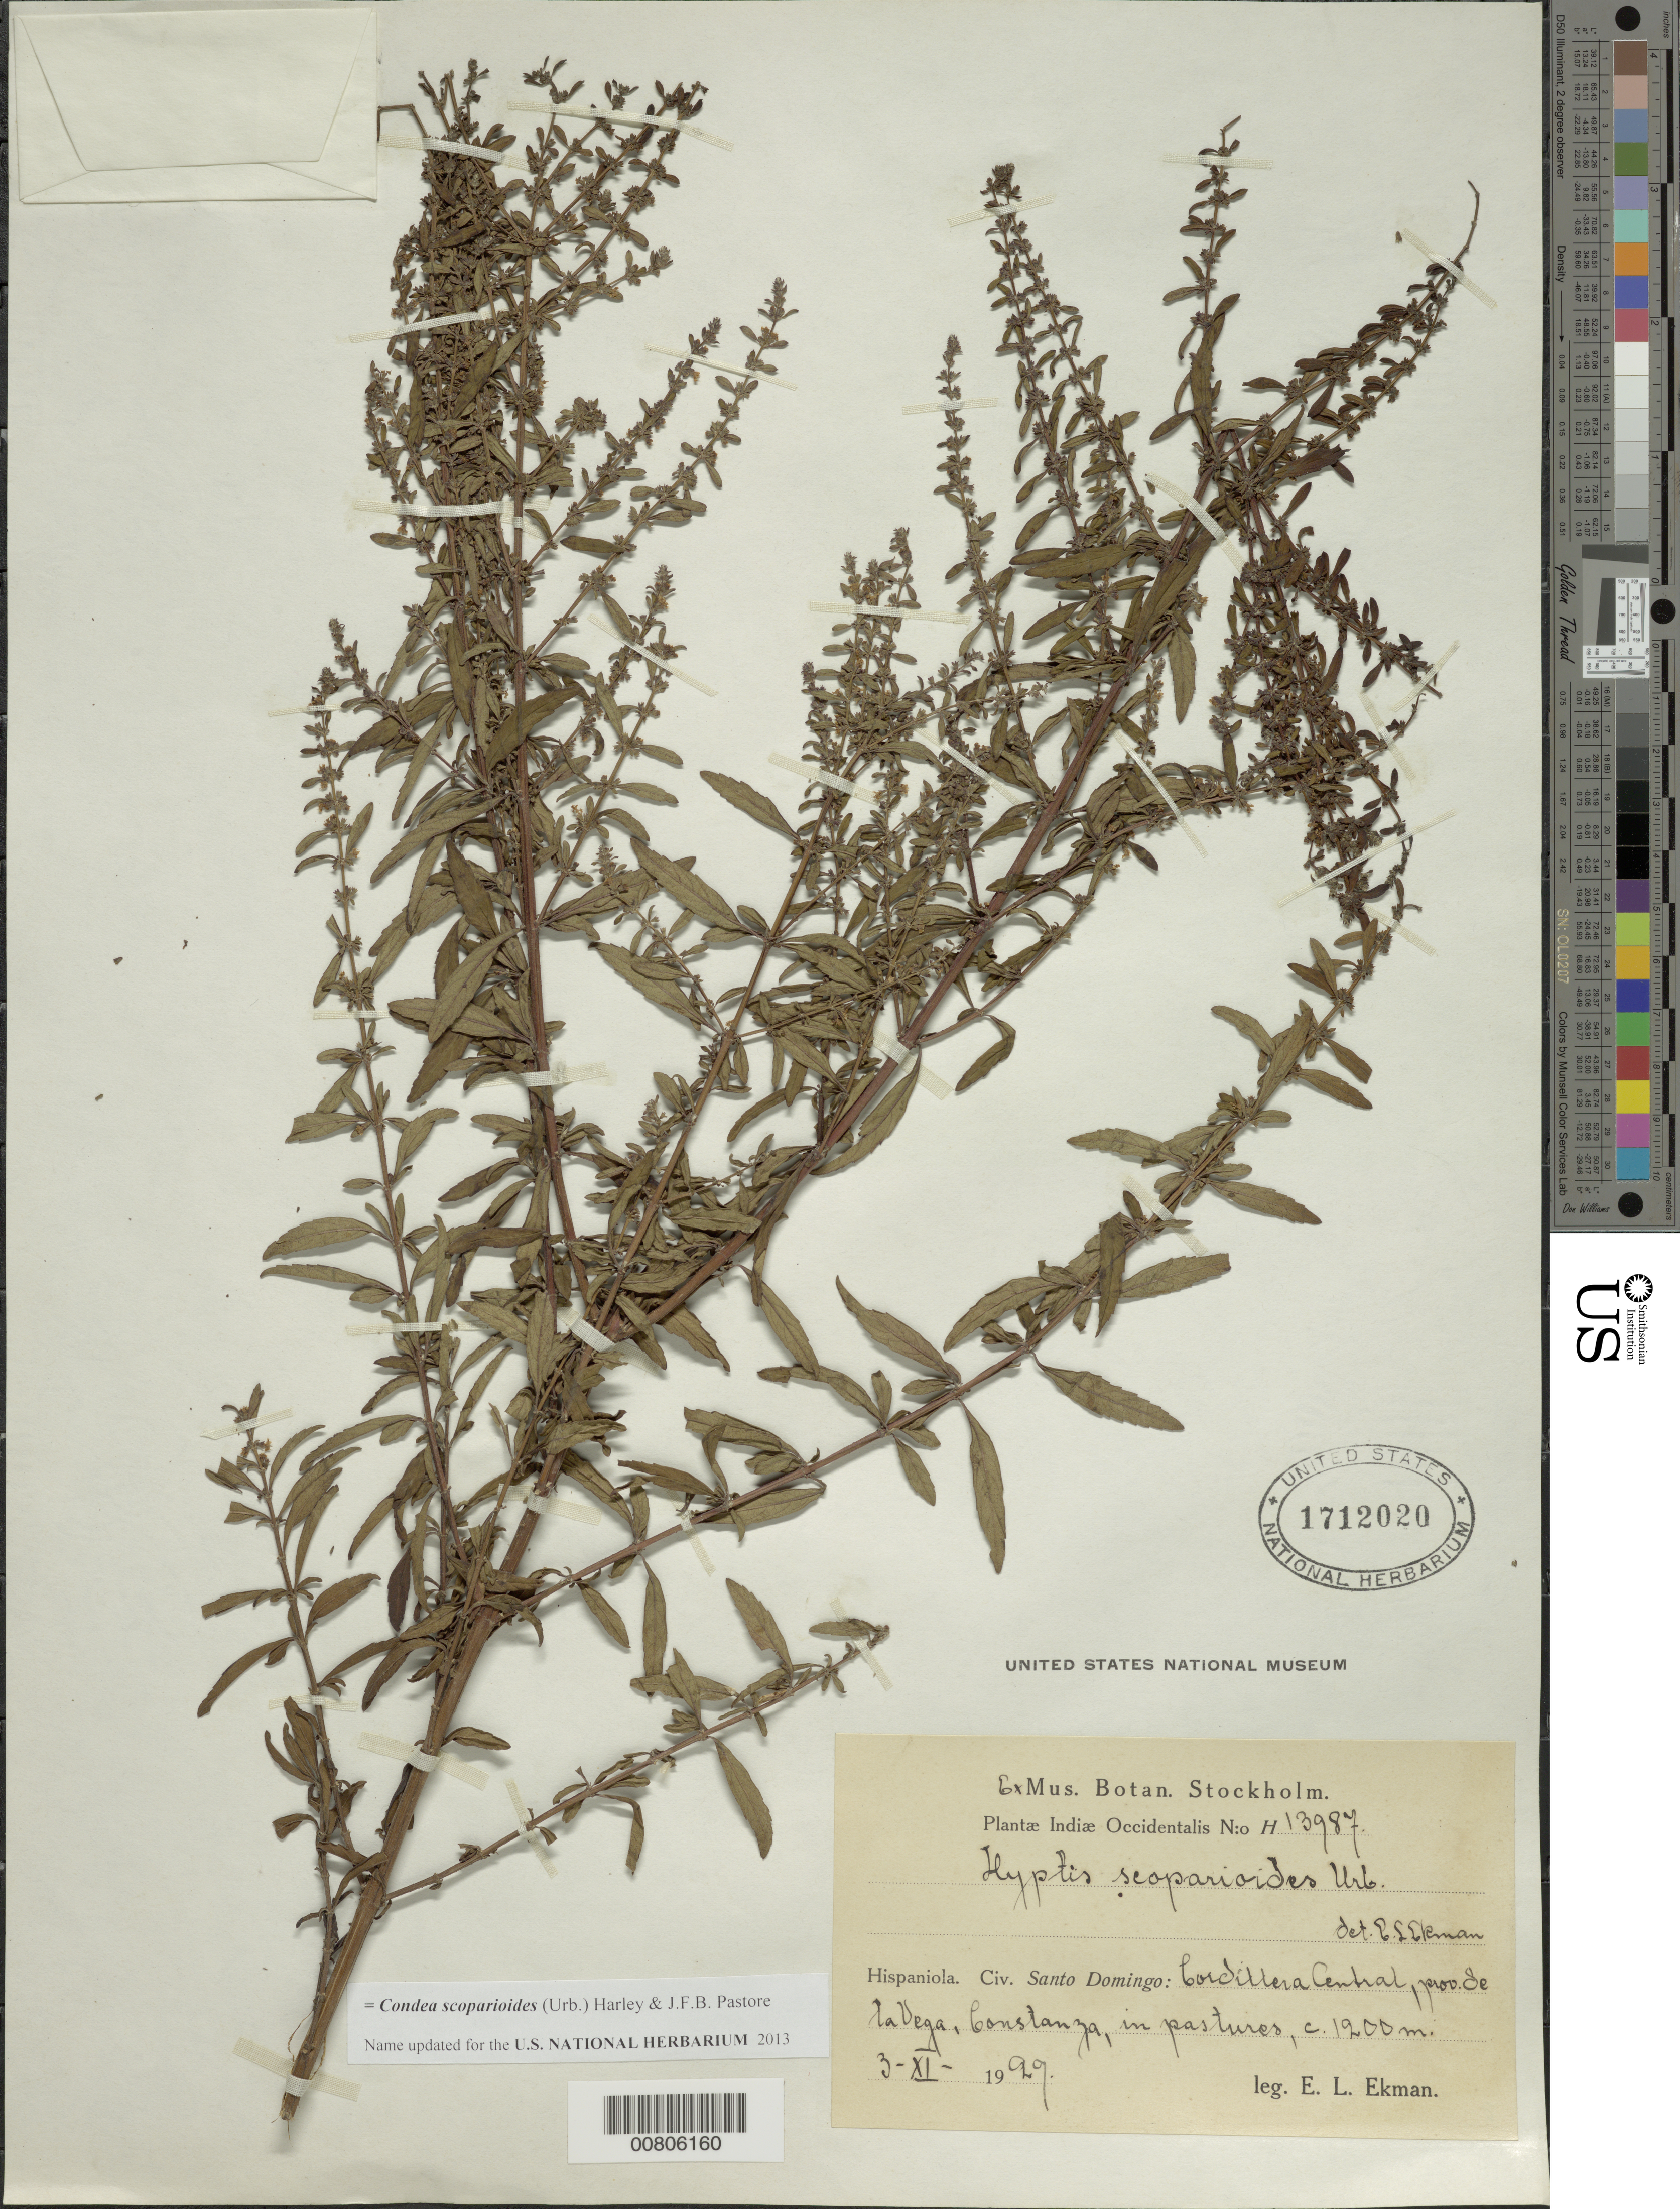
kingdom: Plantae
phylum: Tracheophyta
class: Magnoliopsida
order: Lamiales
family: Lamiaceae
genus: Condea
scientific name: Condea scoparioides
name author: (Urb.) Harley & J.F.B. Pastore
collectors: E. L. Ekman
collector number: H 13987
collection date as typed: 03 Nov 1929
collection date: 1929-11-03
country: Dominican Republic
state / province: La Vega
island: Hispaniola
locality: Cordillera Central, Constanza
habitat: In pastures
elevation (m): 1200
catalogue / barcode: US 1712020